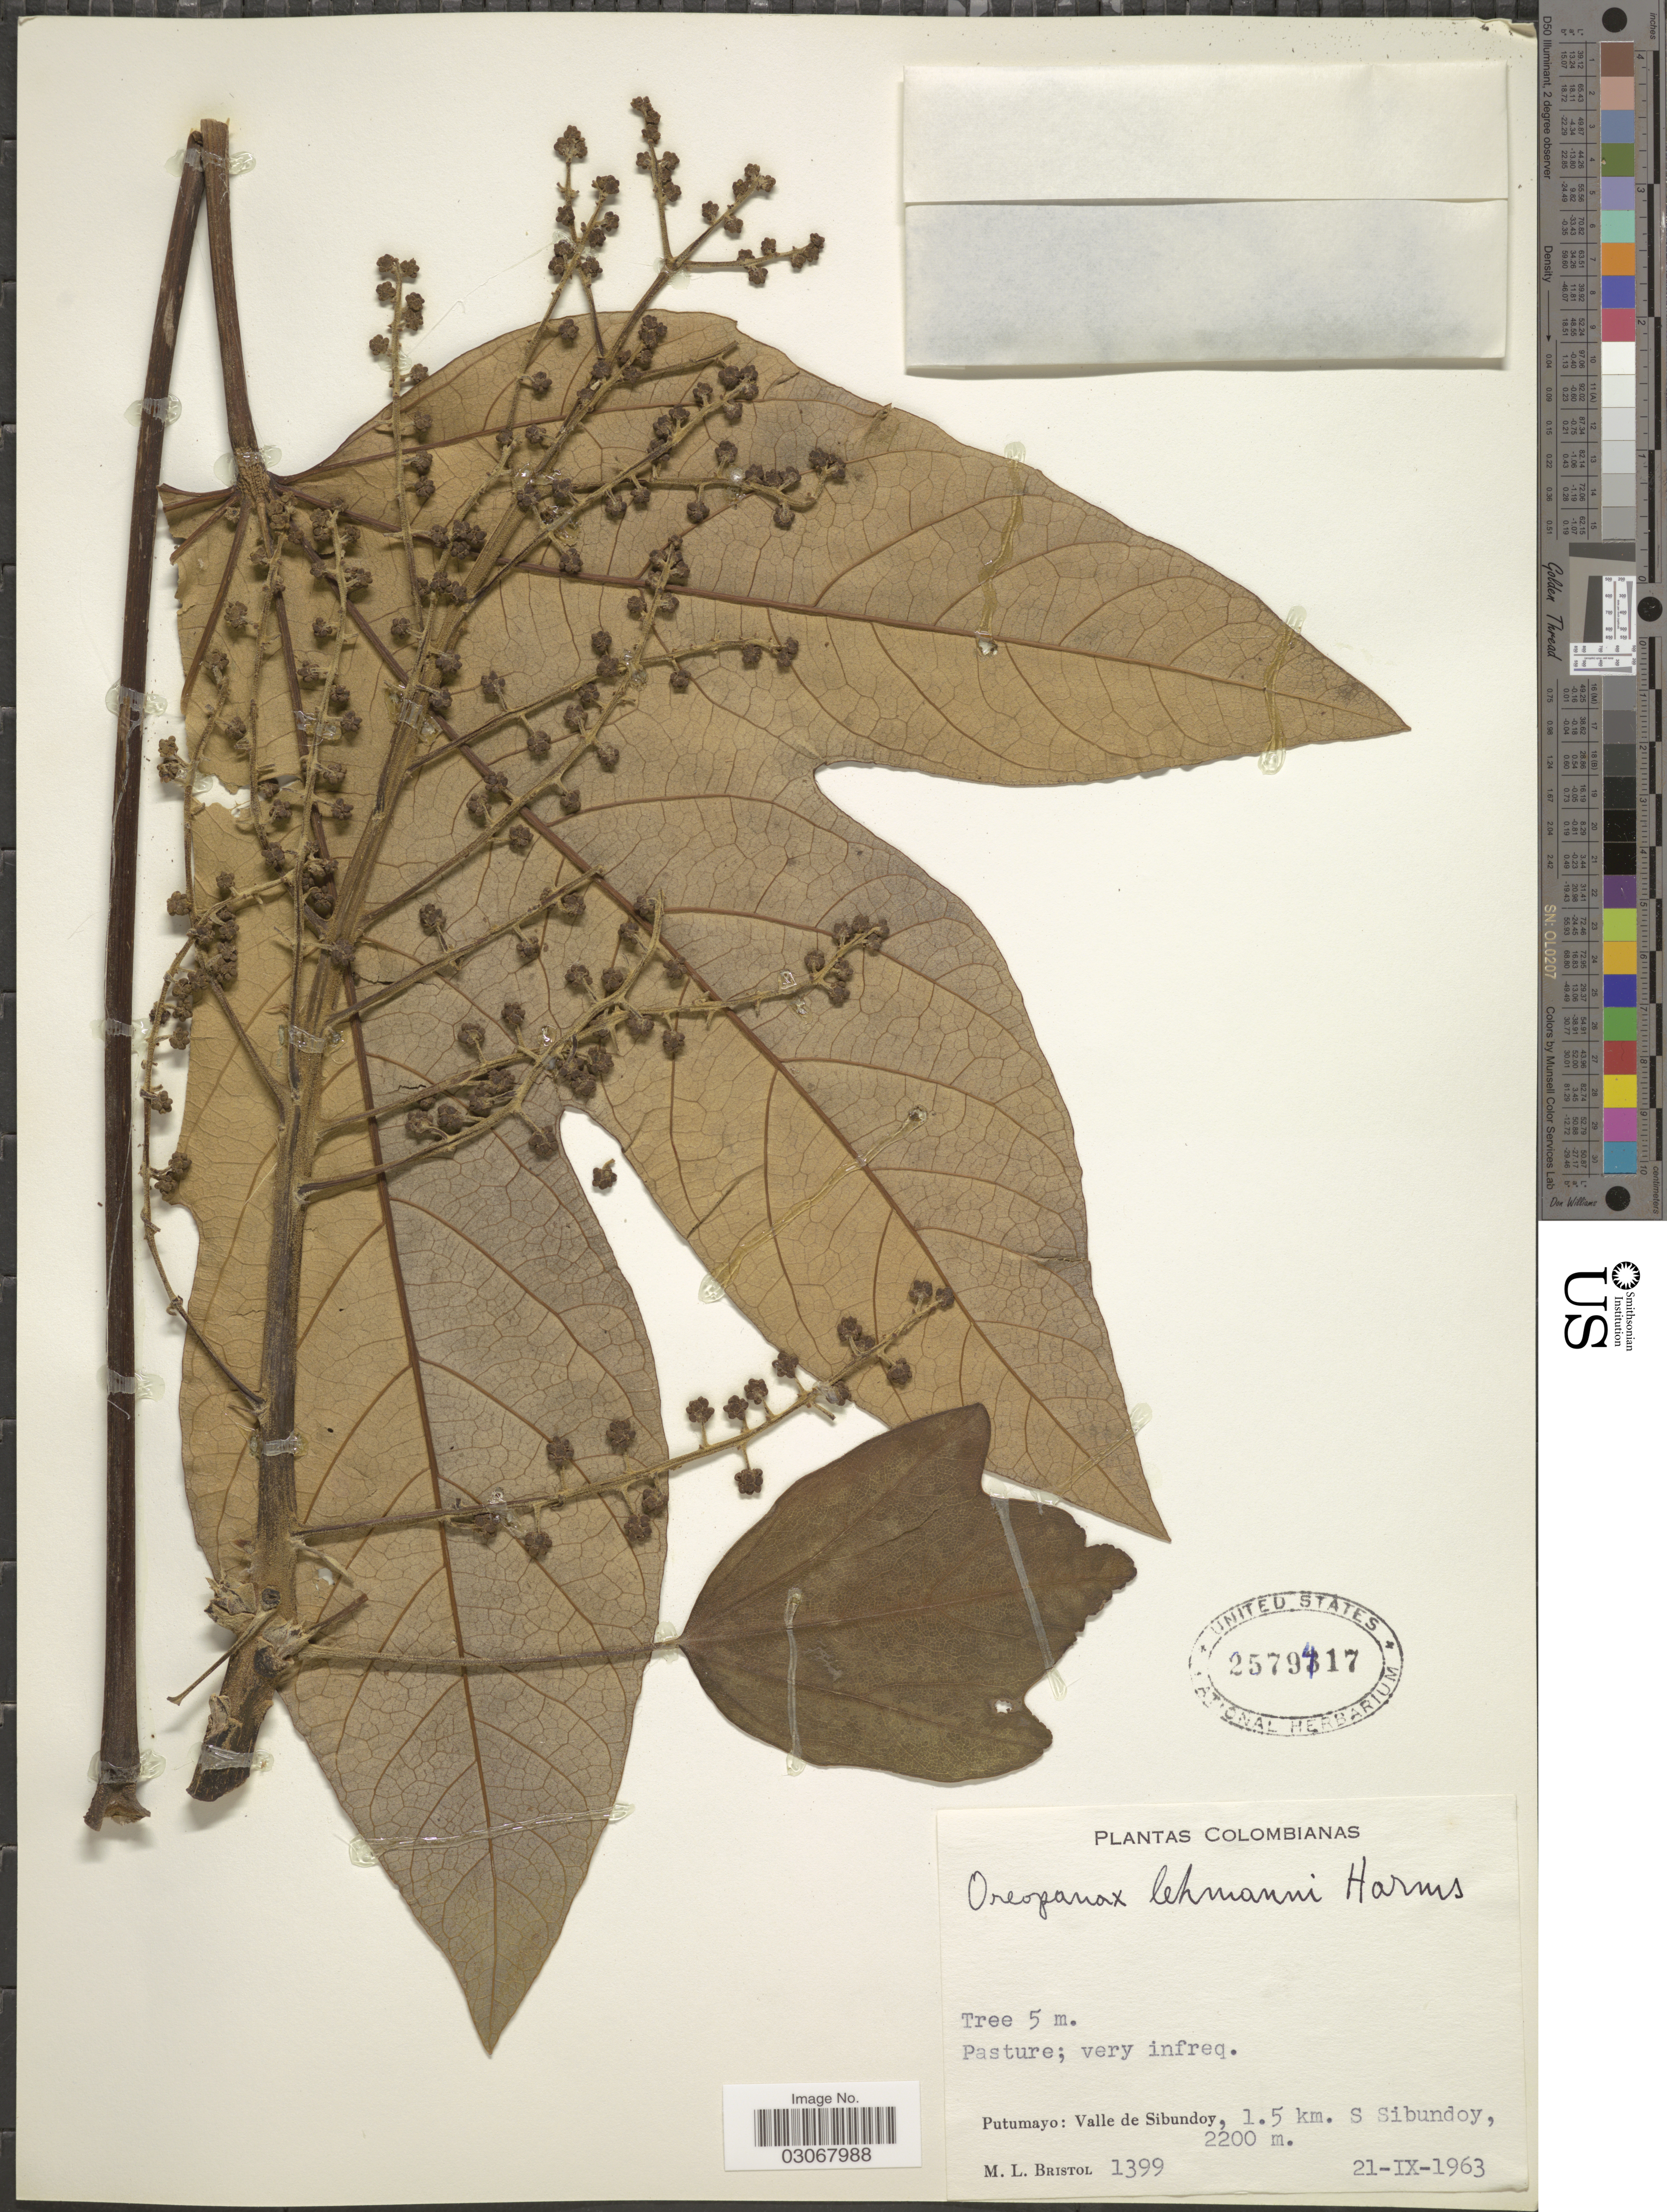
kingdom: Plantae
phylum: Tracheophyta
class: Magnoliopsida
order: Apiales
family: Araliaceae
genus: Oreopanax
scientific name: Oreopanax lehmannii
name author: Harms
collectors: M. L. Bristol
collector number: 1399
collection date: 1963-09-21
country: Colombia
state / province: Putumayo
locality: Valle de Sibundoy, 1.5 km. S Sibundoy.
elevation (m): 2200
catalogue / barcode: US 2579417